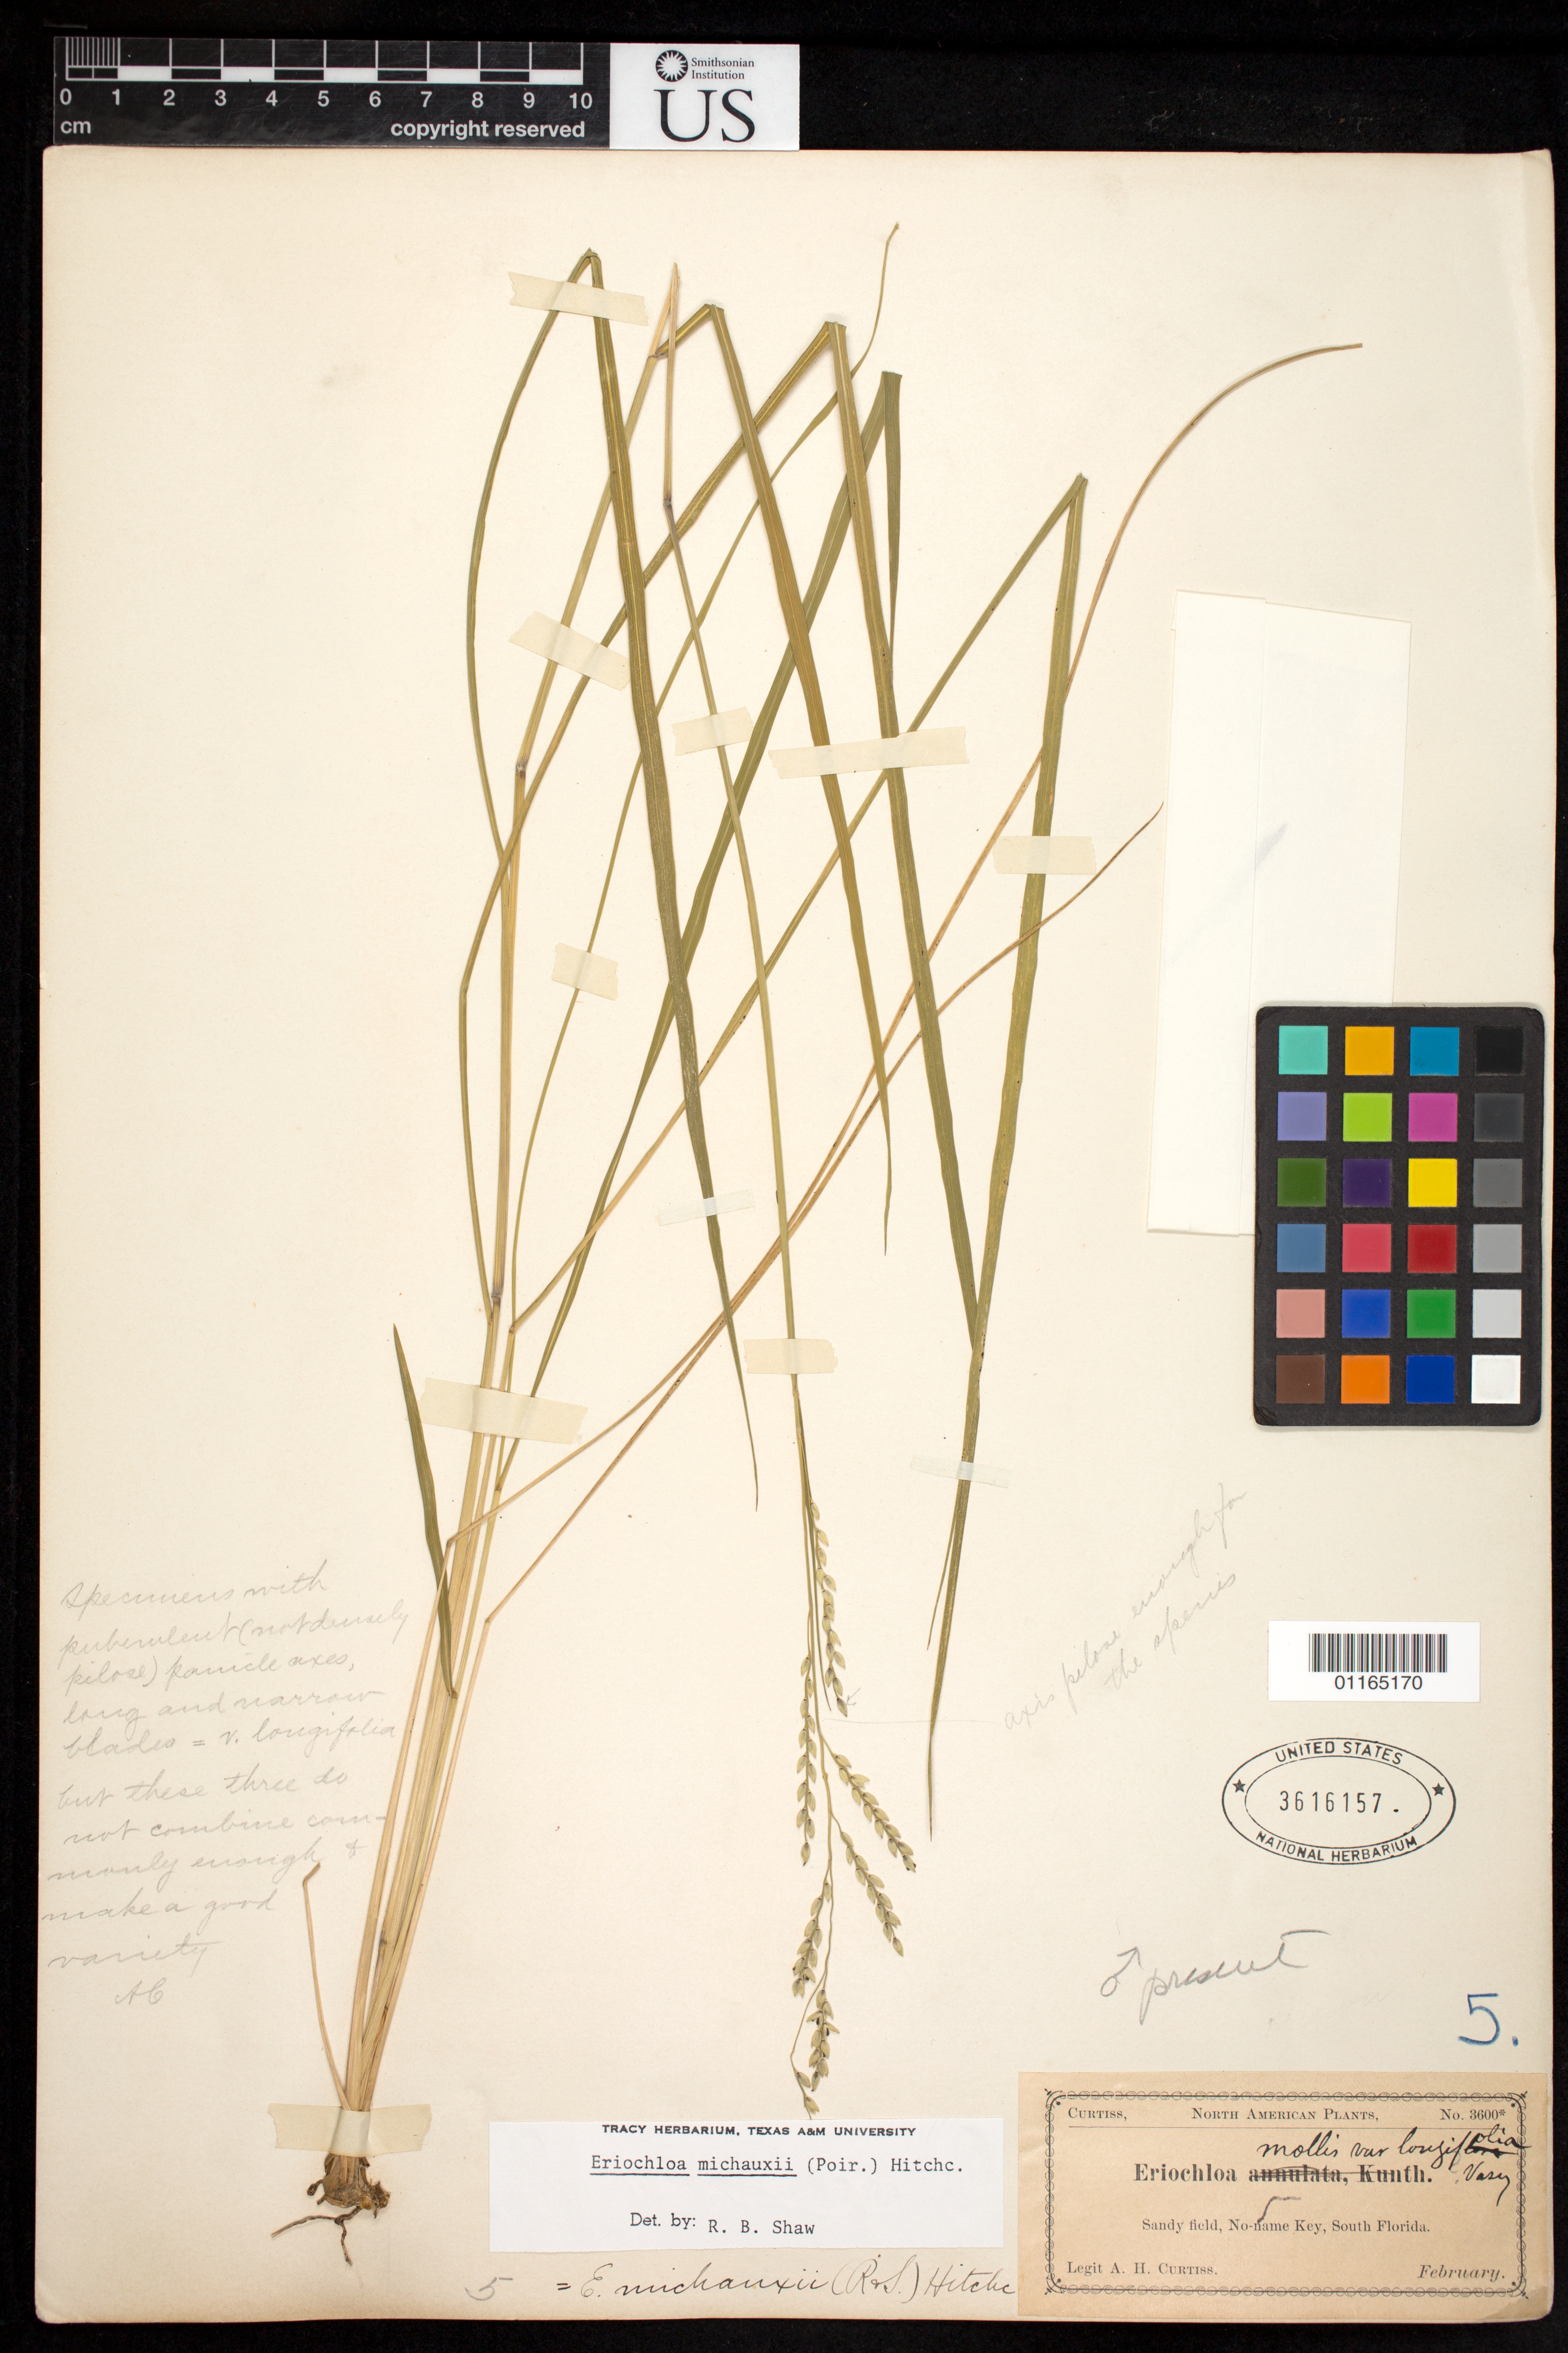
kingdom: Plantae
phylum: Tracheophyta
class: Liliopsida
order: Poales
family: Poaceae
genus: Eriochloa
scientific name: Eriochloa debilis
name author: Mez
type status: Isotype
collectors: A. H. Curtiss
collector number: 3600 *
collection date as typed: February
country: United States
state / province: Florida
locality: Sandy field, No-name Key, South Florida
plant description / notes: Specimen is apparently an isotype of Eriochloa debilis Mez, cited in protologue as "Florida (Curtiss n. 3600) [i.e., no date or precise locality]; specimen (holotype?) at B annotated by Mez (?) is Curtiss 3600*, February, "Sandy field, No-name Key, South Florida." (Curtiss 3600 [sans asterisk] is July, "Shore of St. Johns River, near Jacksonville, Florida") US duplicates of Curtiss 3600* are annotated (by Vasey?) as Eriochloa mollis var. longifolia Vasey, possibly original material but not cited in protologue and not a type of that name.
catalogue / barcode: US 3616157